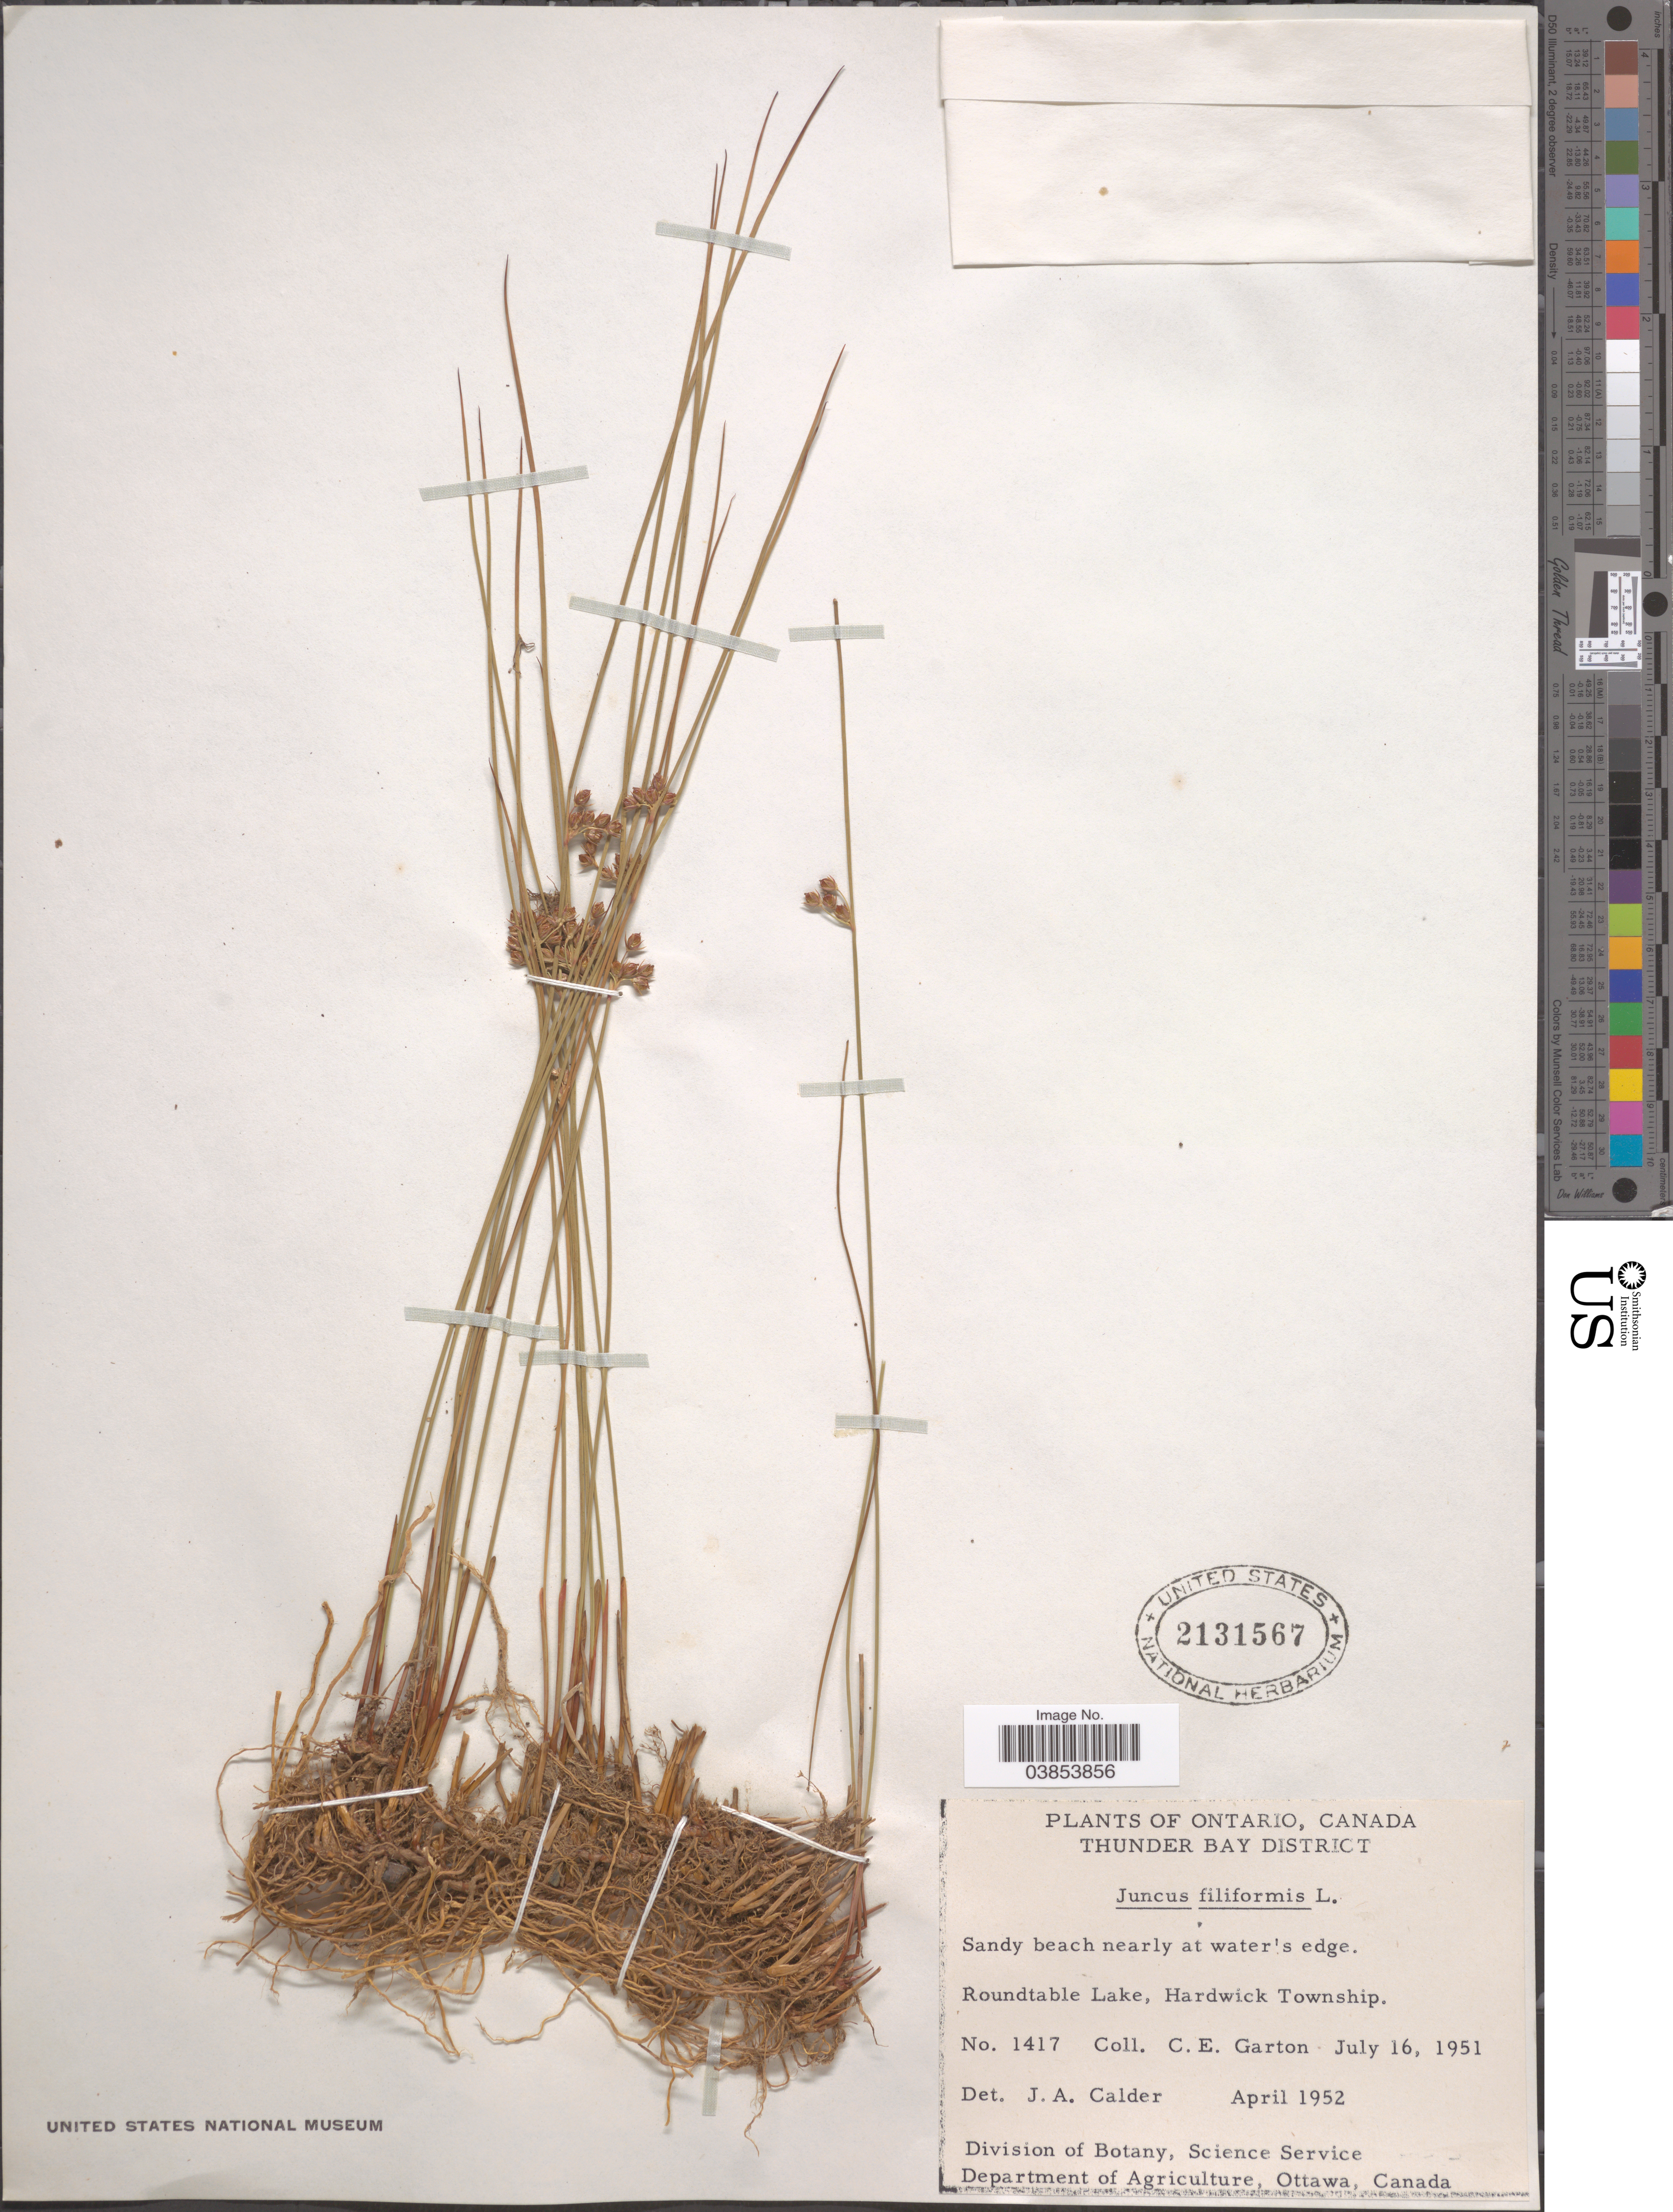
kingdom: Plantae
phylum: Tracheophyta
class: Liliopsida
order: Poales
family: Juncaceae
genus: Juncus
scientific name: Juncus filiformis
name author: L.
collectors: J. A. Calder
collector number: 1417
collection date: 1951-07-16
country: Canada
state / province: Ontario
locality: Thunder Bay District. Roundtable Lake, Hardwick Township.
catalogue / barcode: US 2131567